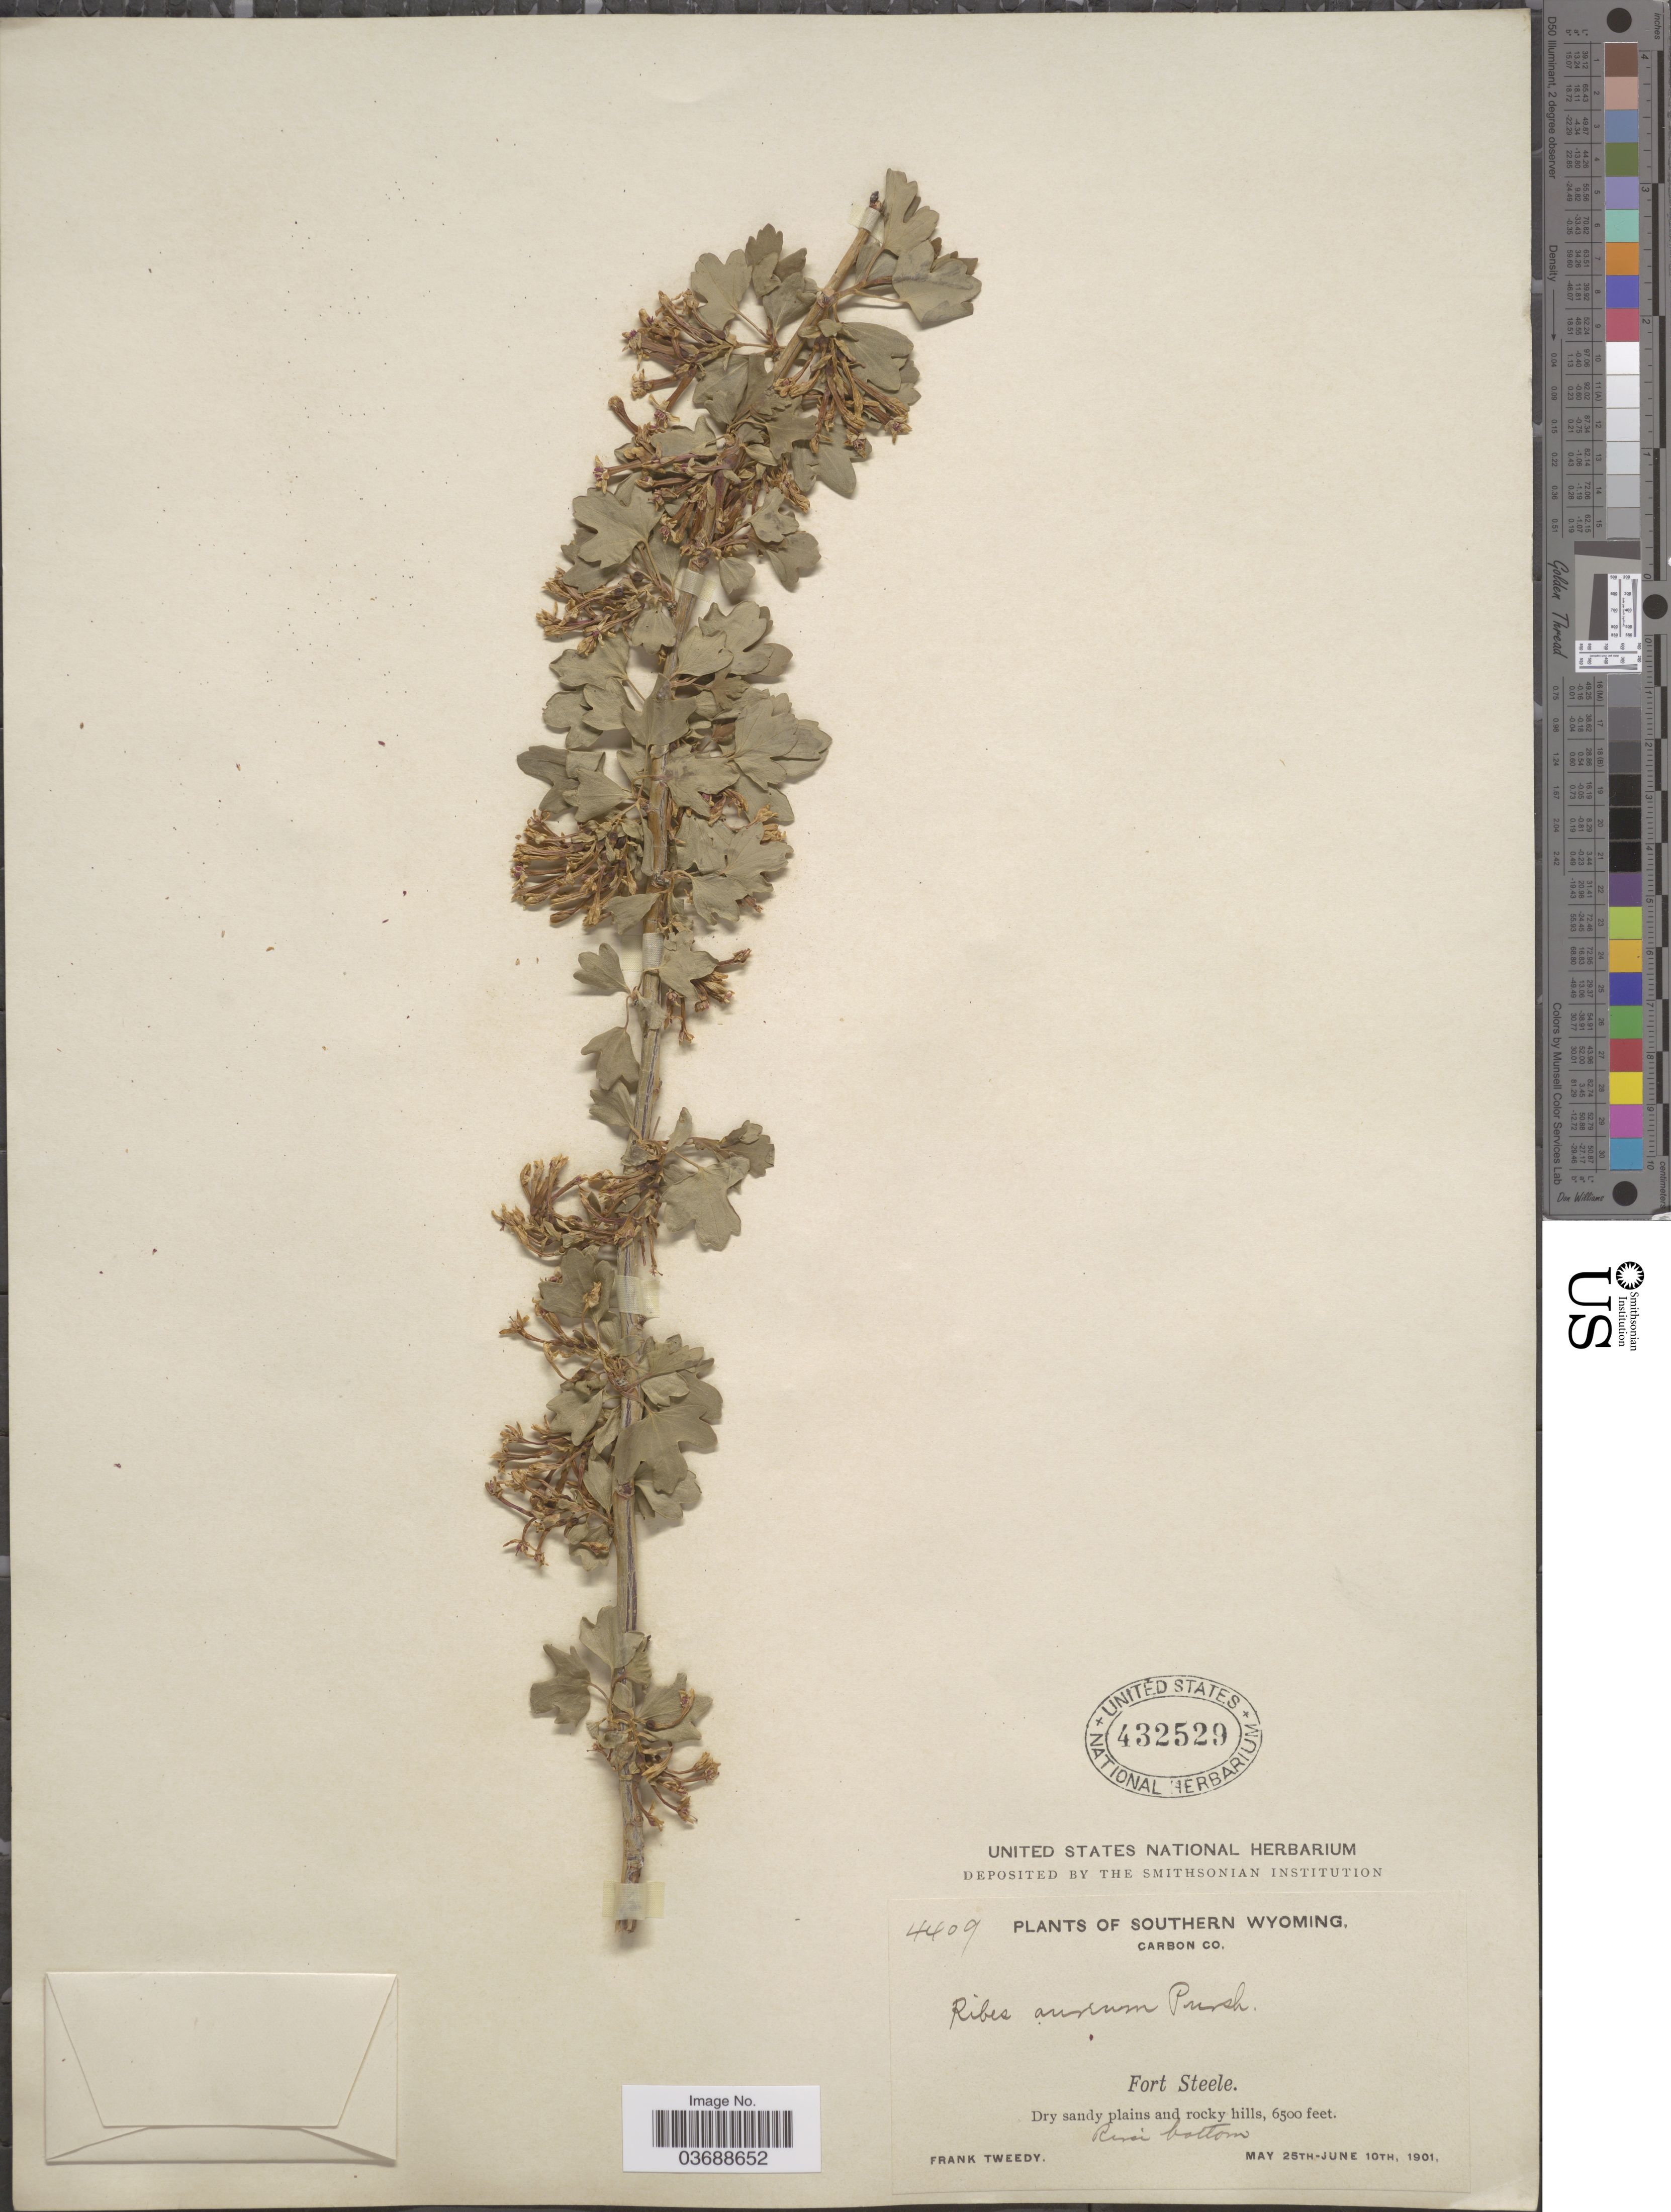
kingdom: Plantae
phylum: Tracheophyta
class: Magnoliopsida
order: Saxifragales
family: Grossulariaceae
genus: Ribes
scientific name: Ribes odoratum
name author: H.L. Wendl.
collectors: F. Tweedy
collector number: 4409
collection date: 1901-05-25/1901-06-10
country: United States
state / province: Wyoming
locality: Southern Wyoming. Carbon Co. Fort Steele.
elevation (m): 1981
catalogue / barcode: US 432529